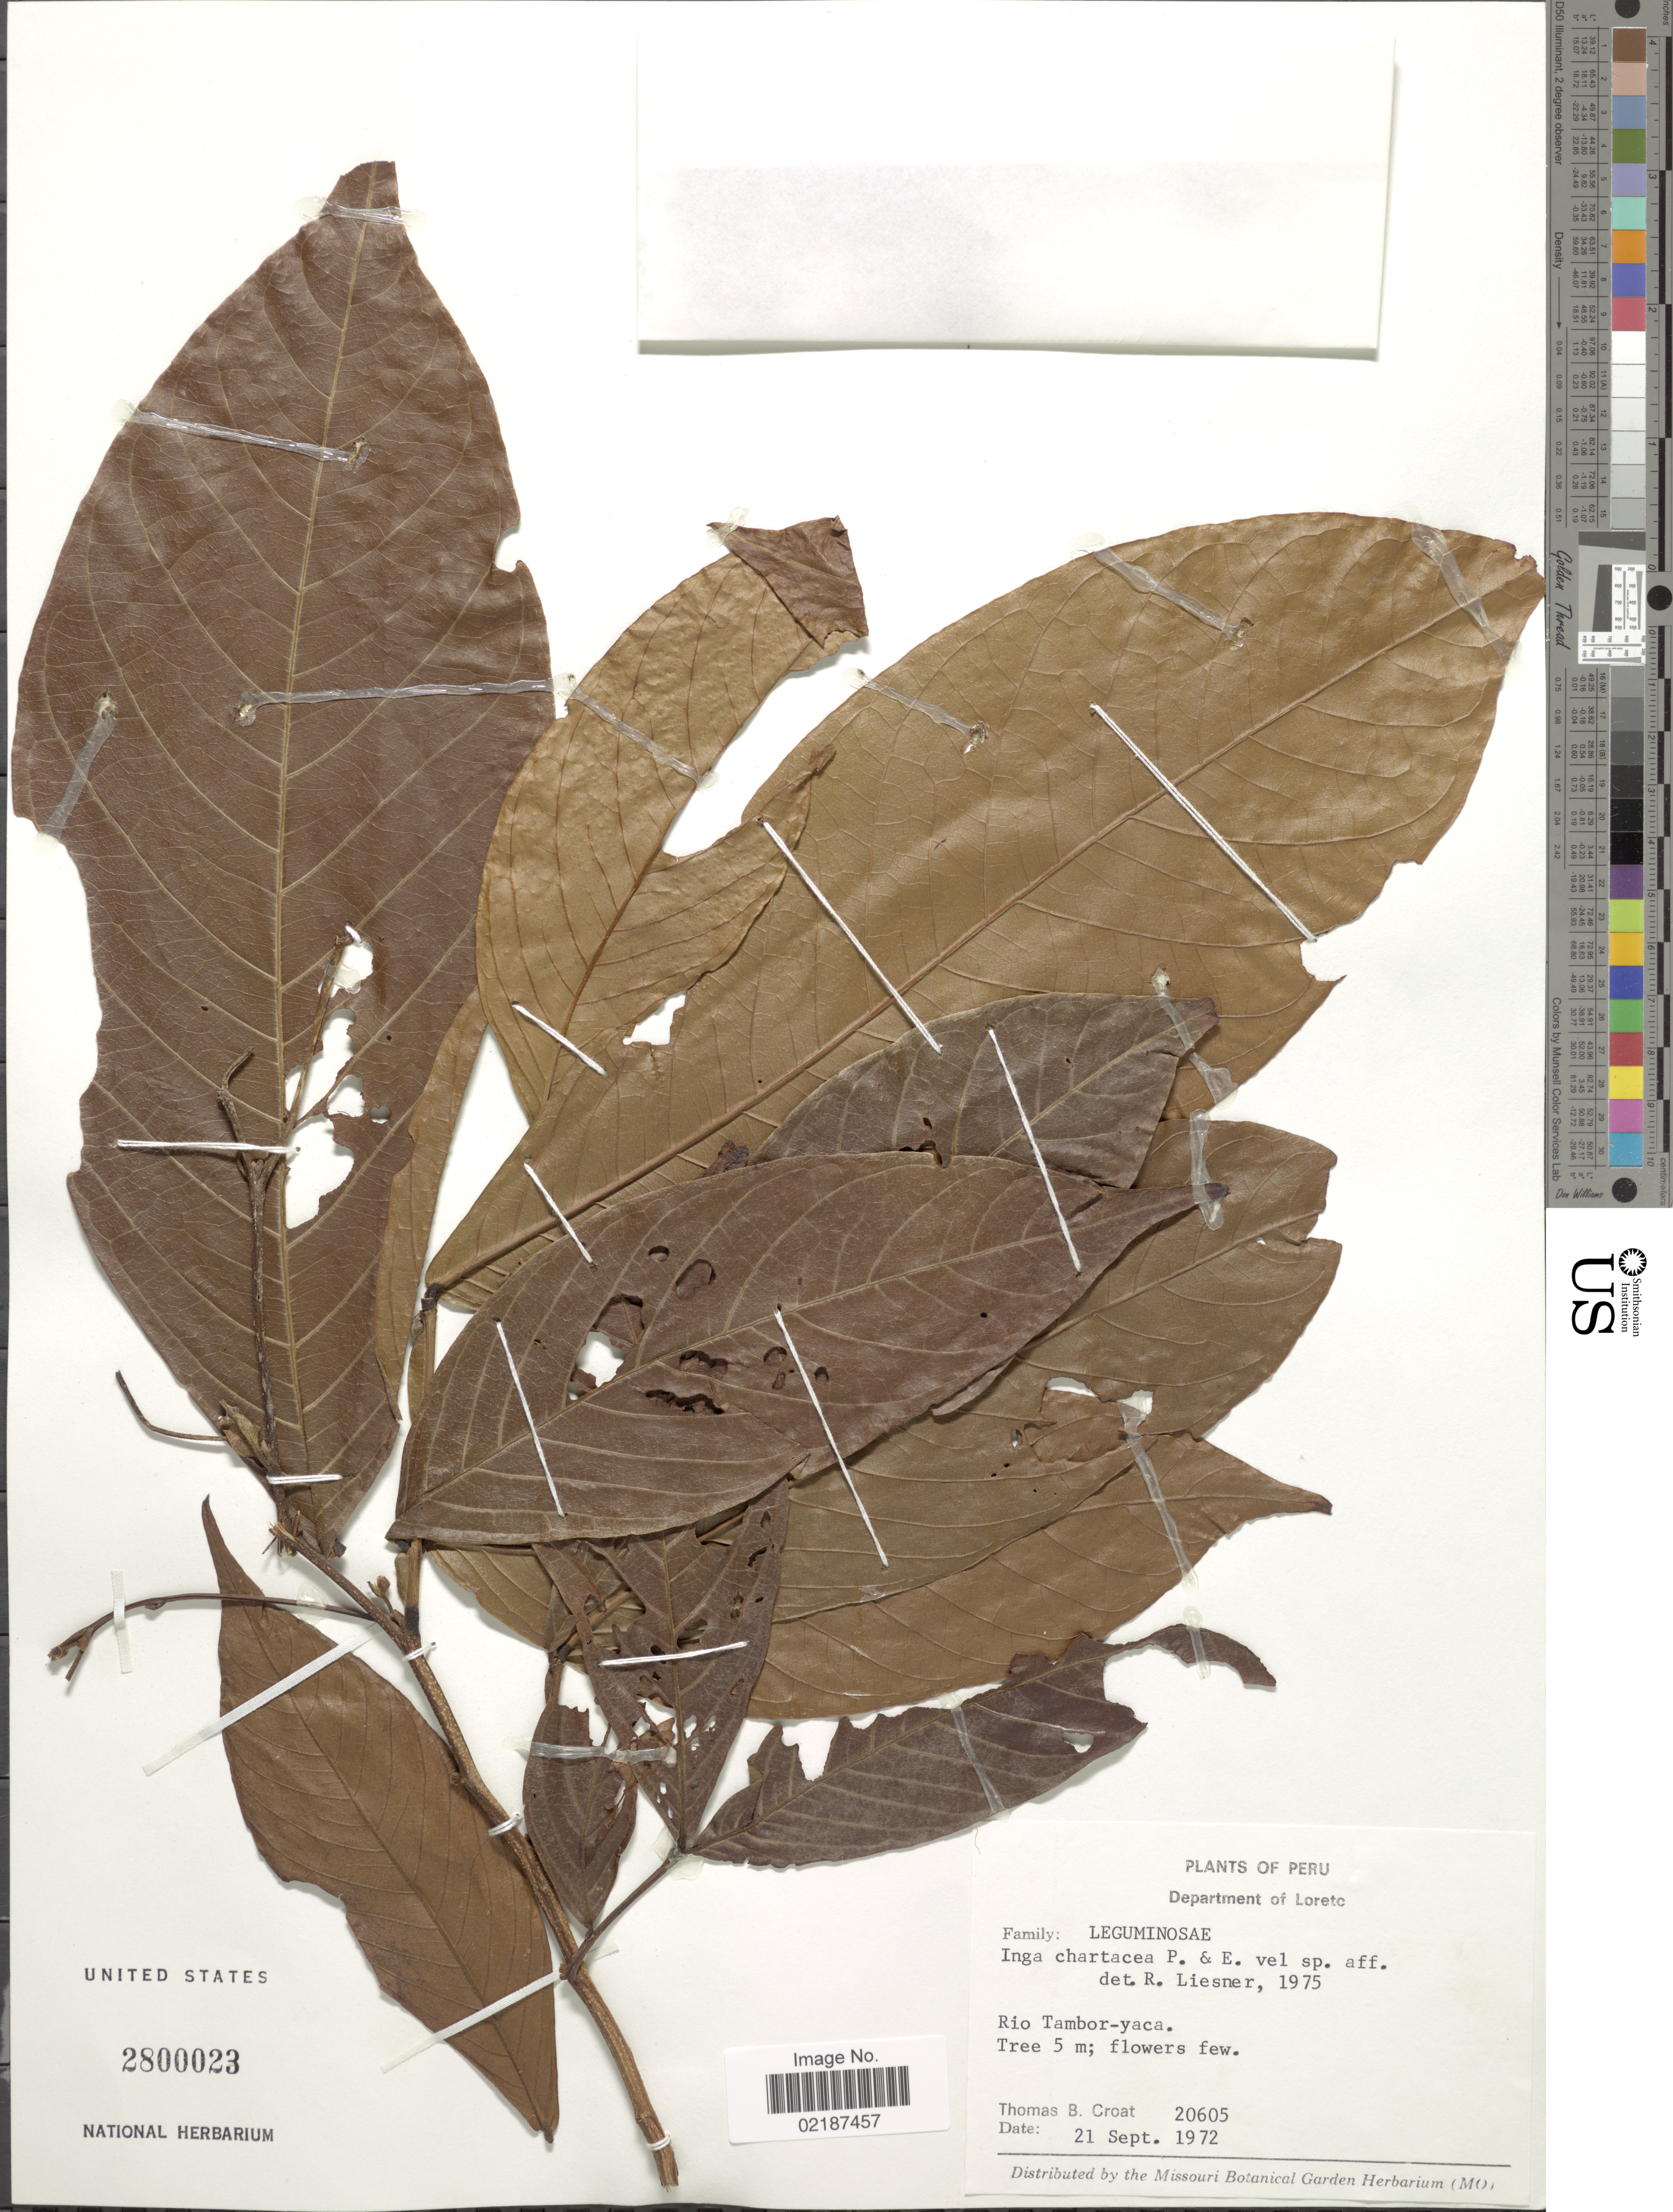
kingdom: Plantae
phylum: Tracheophyta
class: Magnoliopsida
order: Fabales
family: Fabaceae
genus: Inga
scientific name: Inga chartacea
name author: Poepp. & Endl.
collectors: T. B. Croat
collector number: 20605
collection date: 1972-09-21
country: Peru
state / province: Loreto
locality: Rio Tambor - yaca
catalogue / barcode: US 2800023